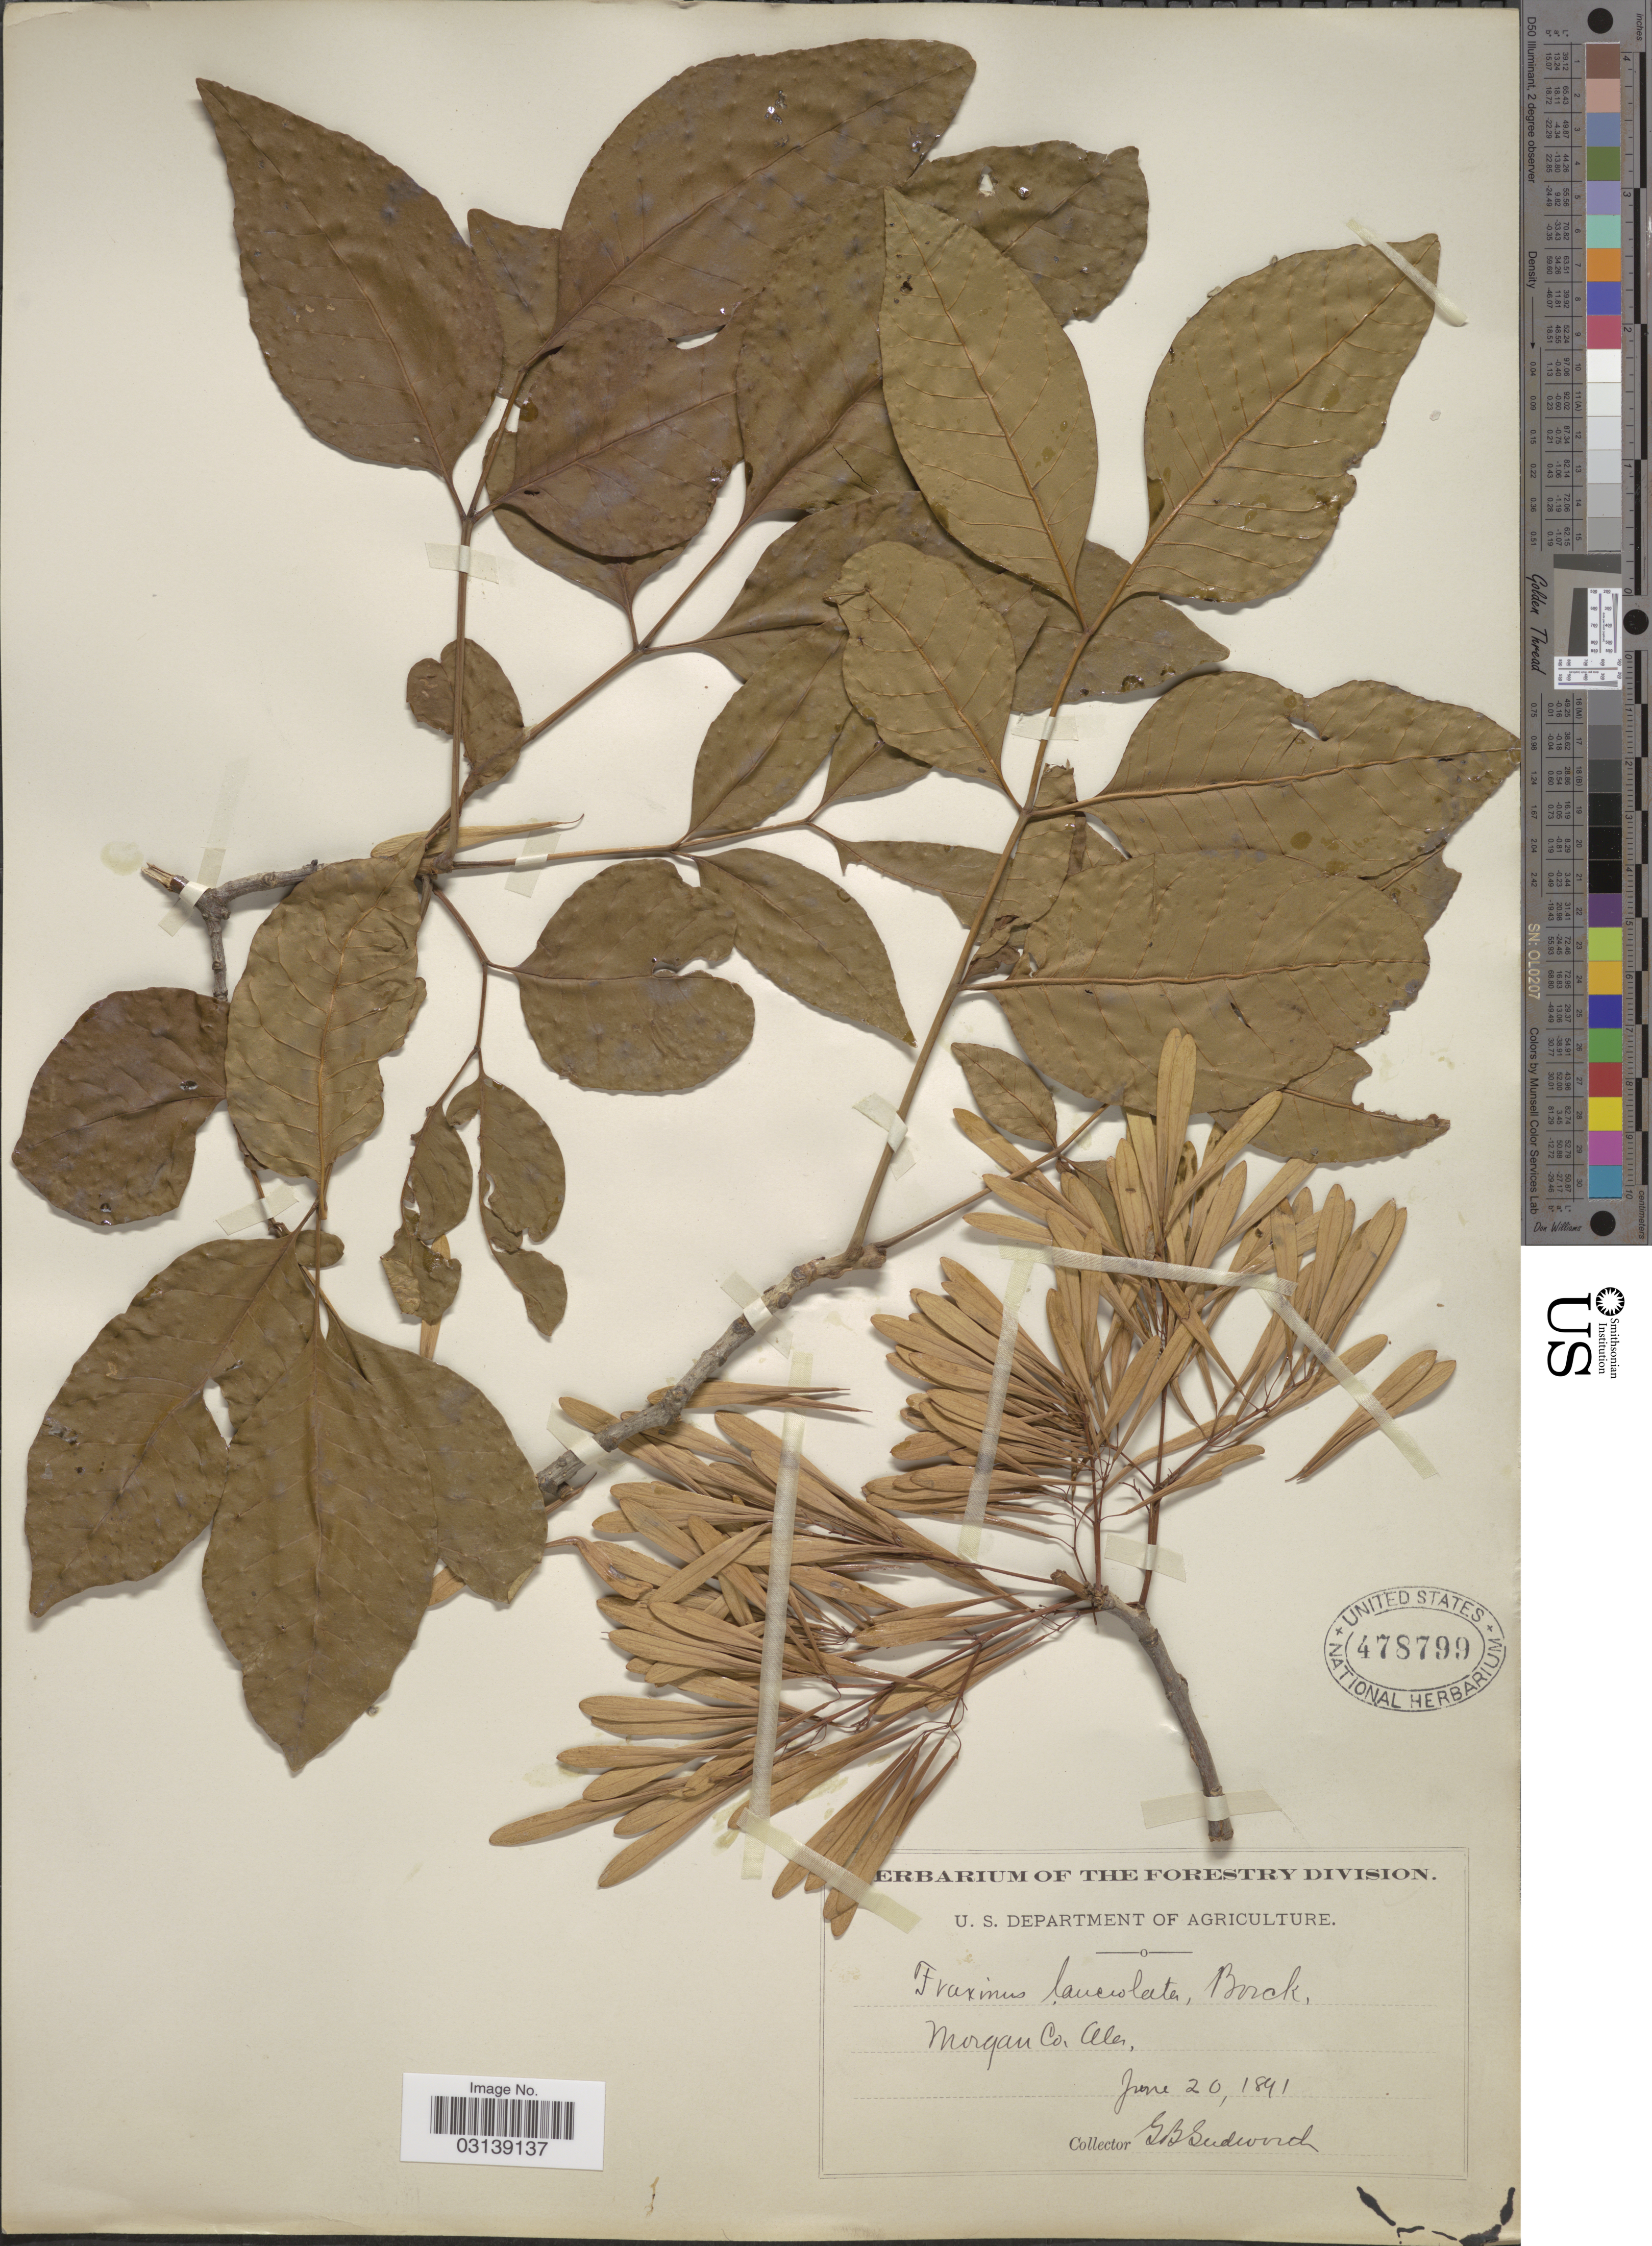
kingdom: Plantae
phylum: Tracheophyta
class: Magnoliopsida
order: Lamiales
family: Oleaceae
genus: Fraxinus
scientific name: Fraxinus pennsylvanica var. lanceolata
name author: Sarg.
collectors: G. B. Sudworth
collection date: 1891-06-20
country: United States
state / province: Alabama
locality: Morgan Co.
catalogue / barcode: US 478799